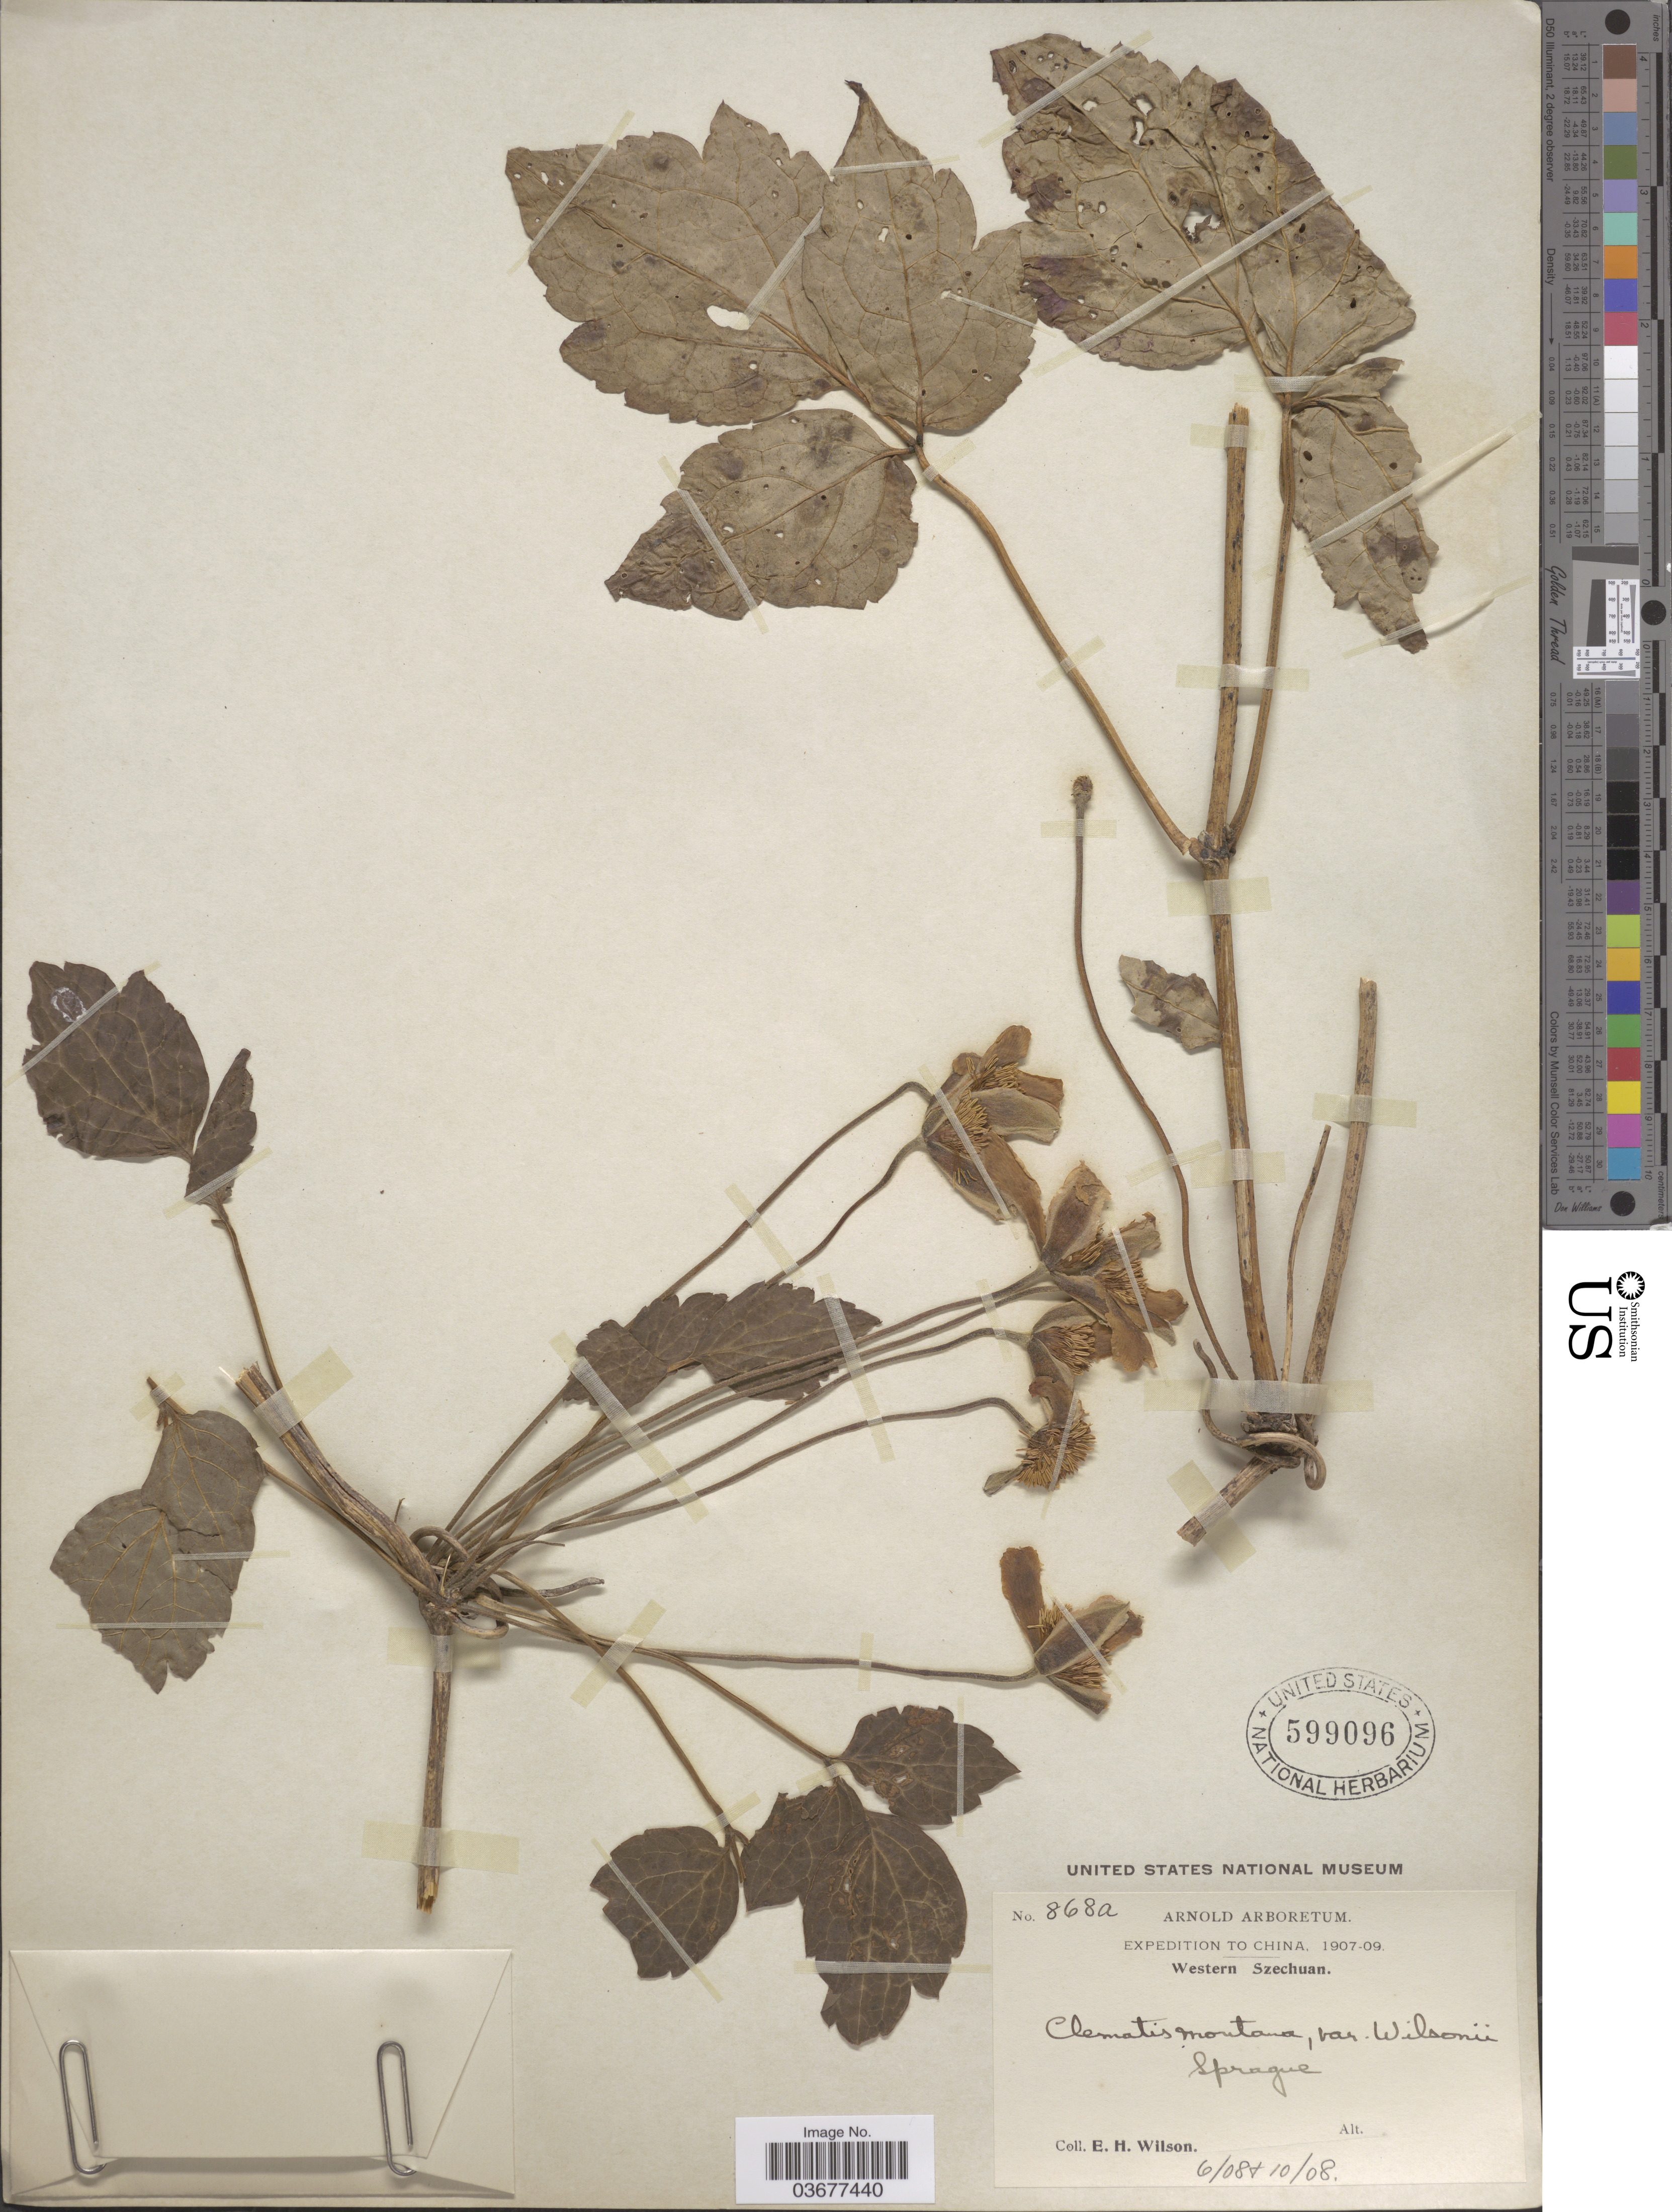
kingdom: Plantae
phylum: Tracheophyta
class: Magnoliopsida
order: Ranunculales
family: Ranunculaceae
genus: Clematis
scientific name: Clematis montana var. wilsonii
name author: Spreng.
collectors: E. Wilson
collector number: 868a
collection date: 1908-06/1908-10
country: China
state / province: Sichuan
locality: Western Szechuan.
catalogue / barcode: US 599096